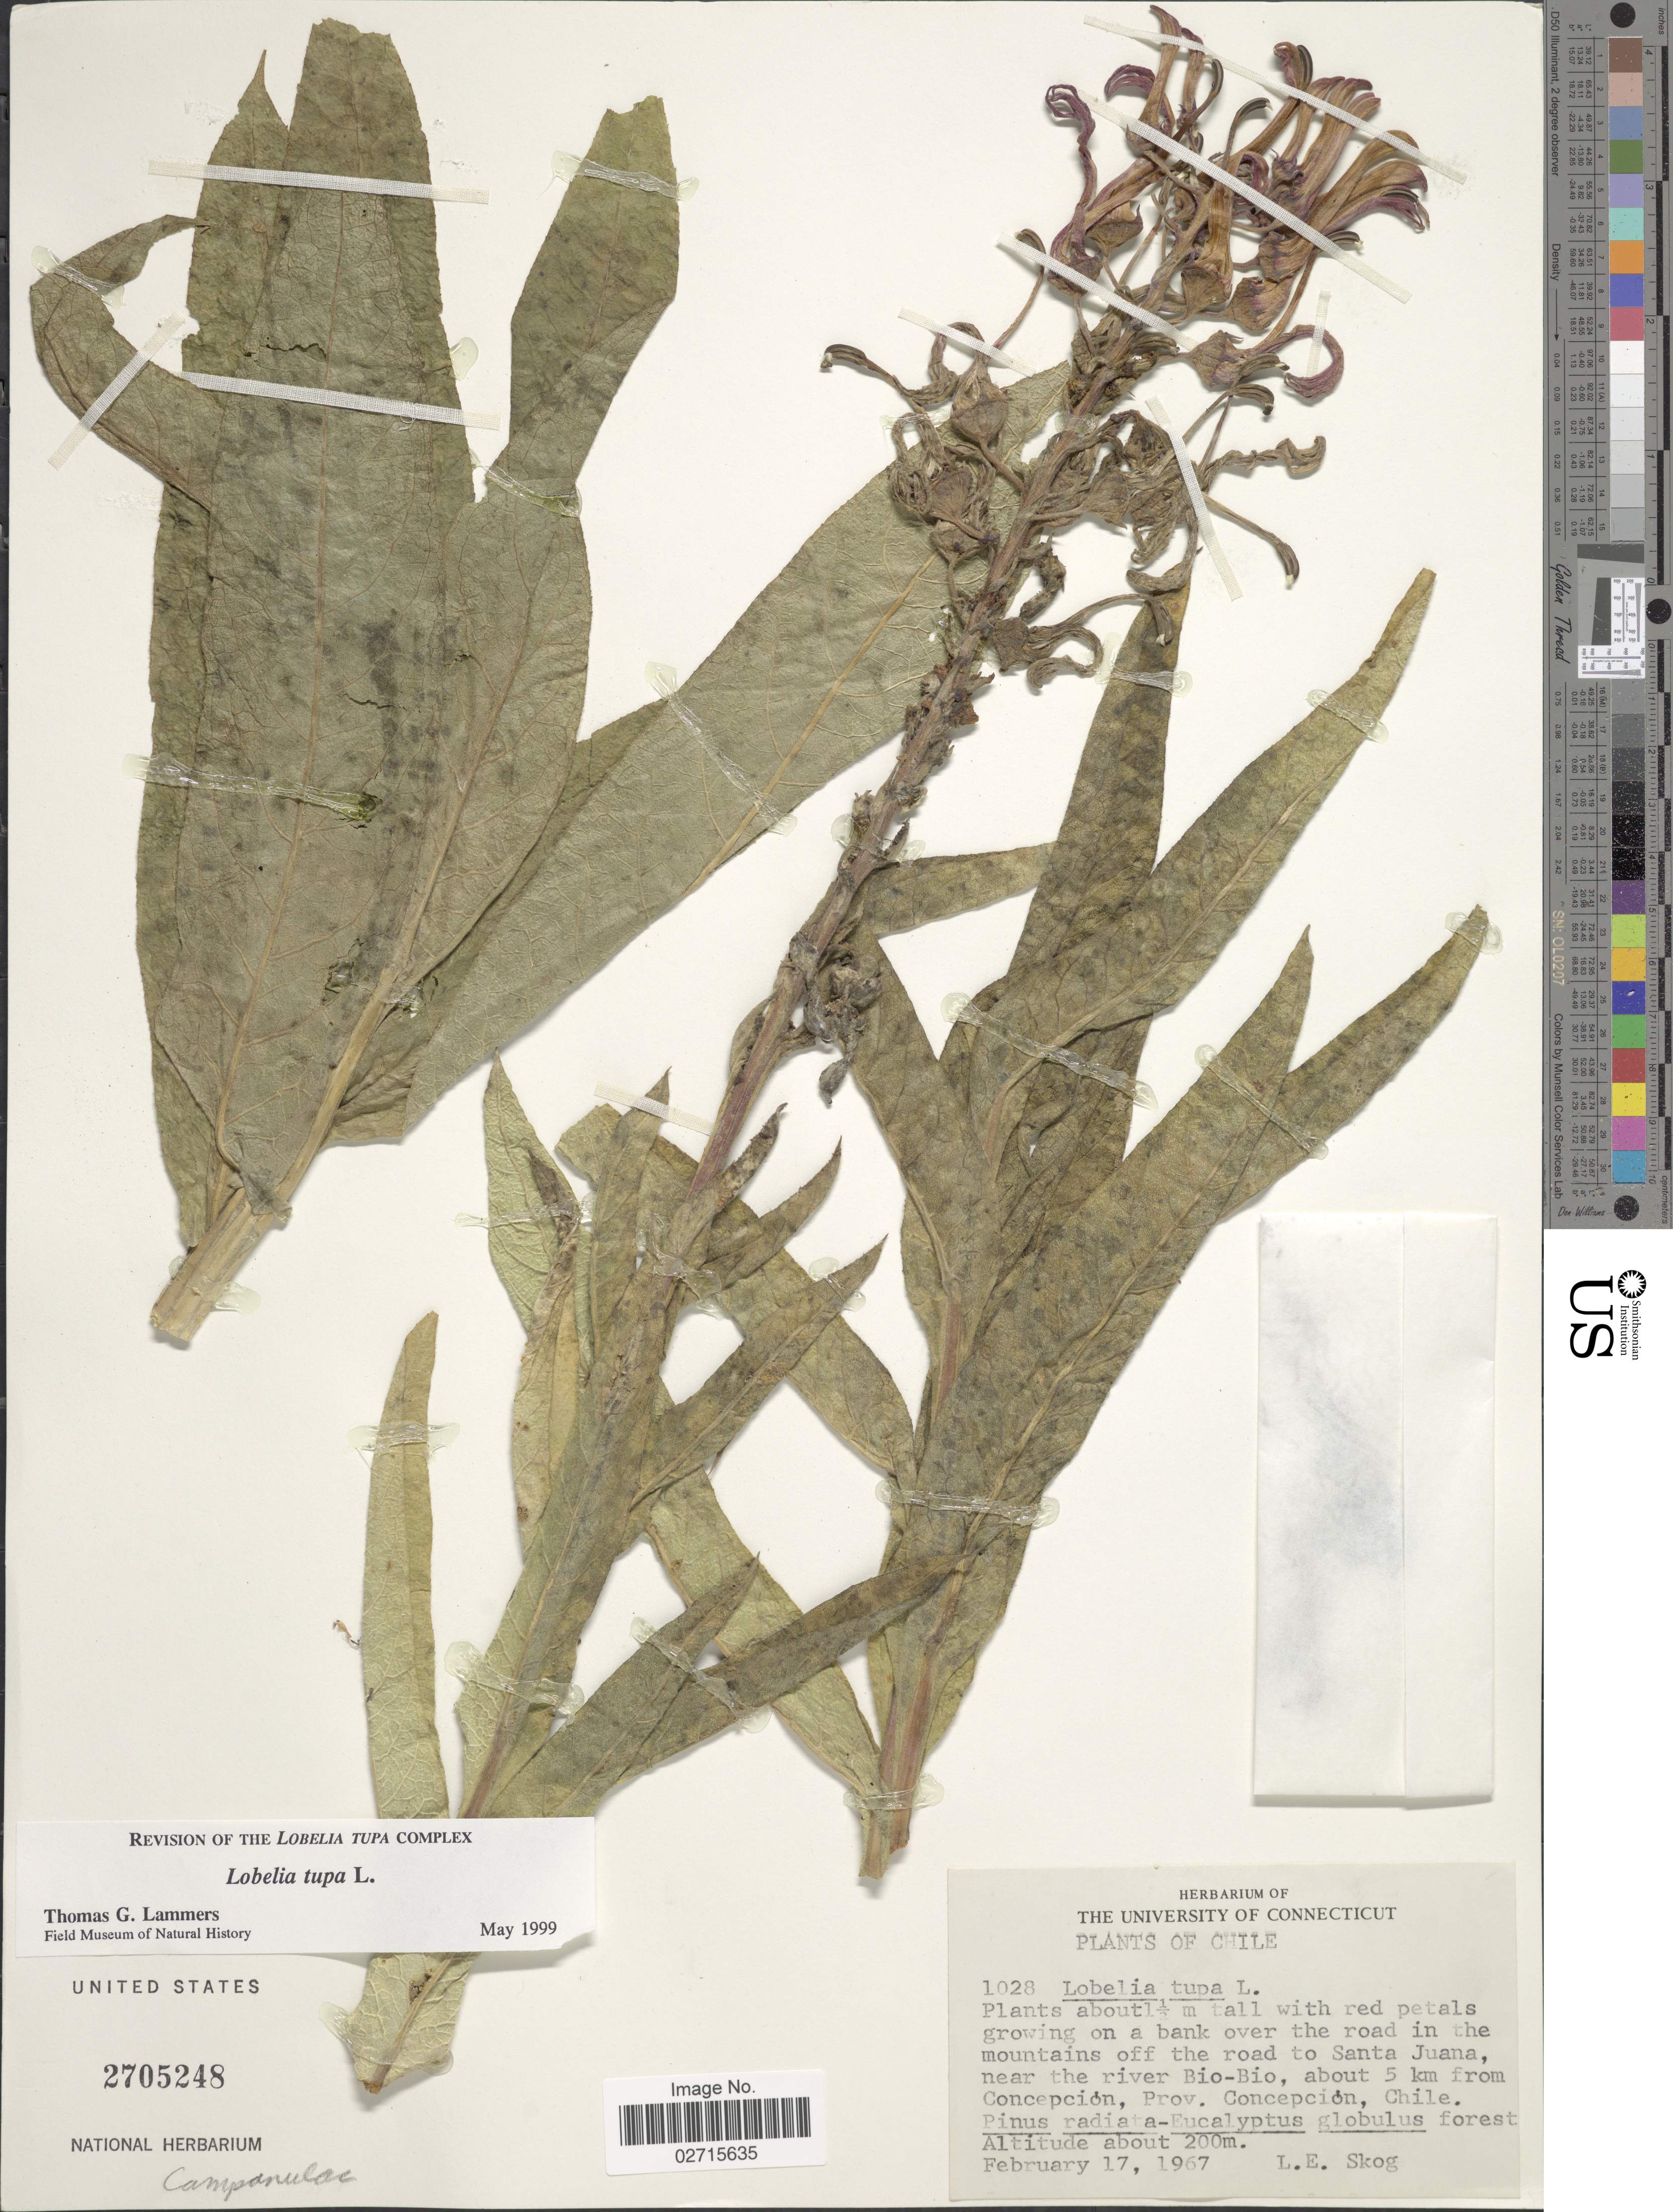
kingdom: Plantae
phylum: Tracheophyta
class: Magnoliopsida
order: Asterales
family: Campanulaceae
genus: Lobelia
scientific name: Lobelia tupa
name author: L.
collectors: L. E. Skog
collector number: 1028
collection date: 1967-02-17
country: Chile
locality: On a bank over the road in the mountains off the road to Santa Juana, near the river Bio-Bio, about 5 km from Concepcion, Prov. Concepcion.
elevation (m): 200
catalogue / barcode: US 2705248